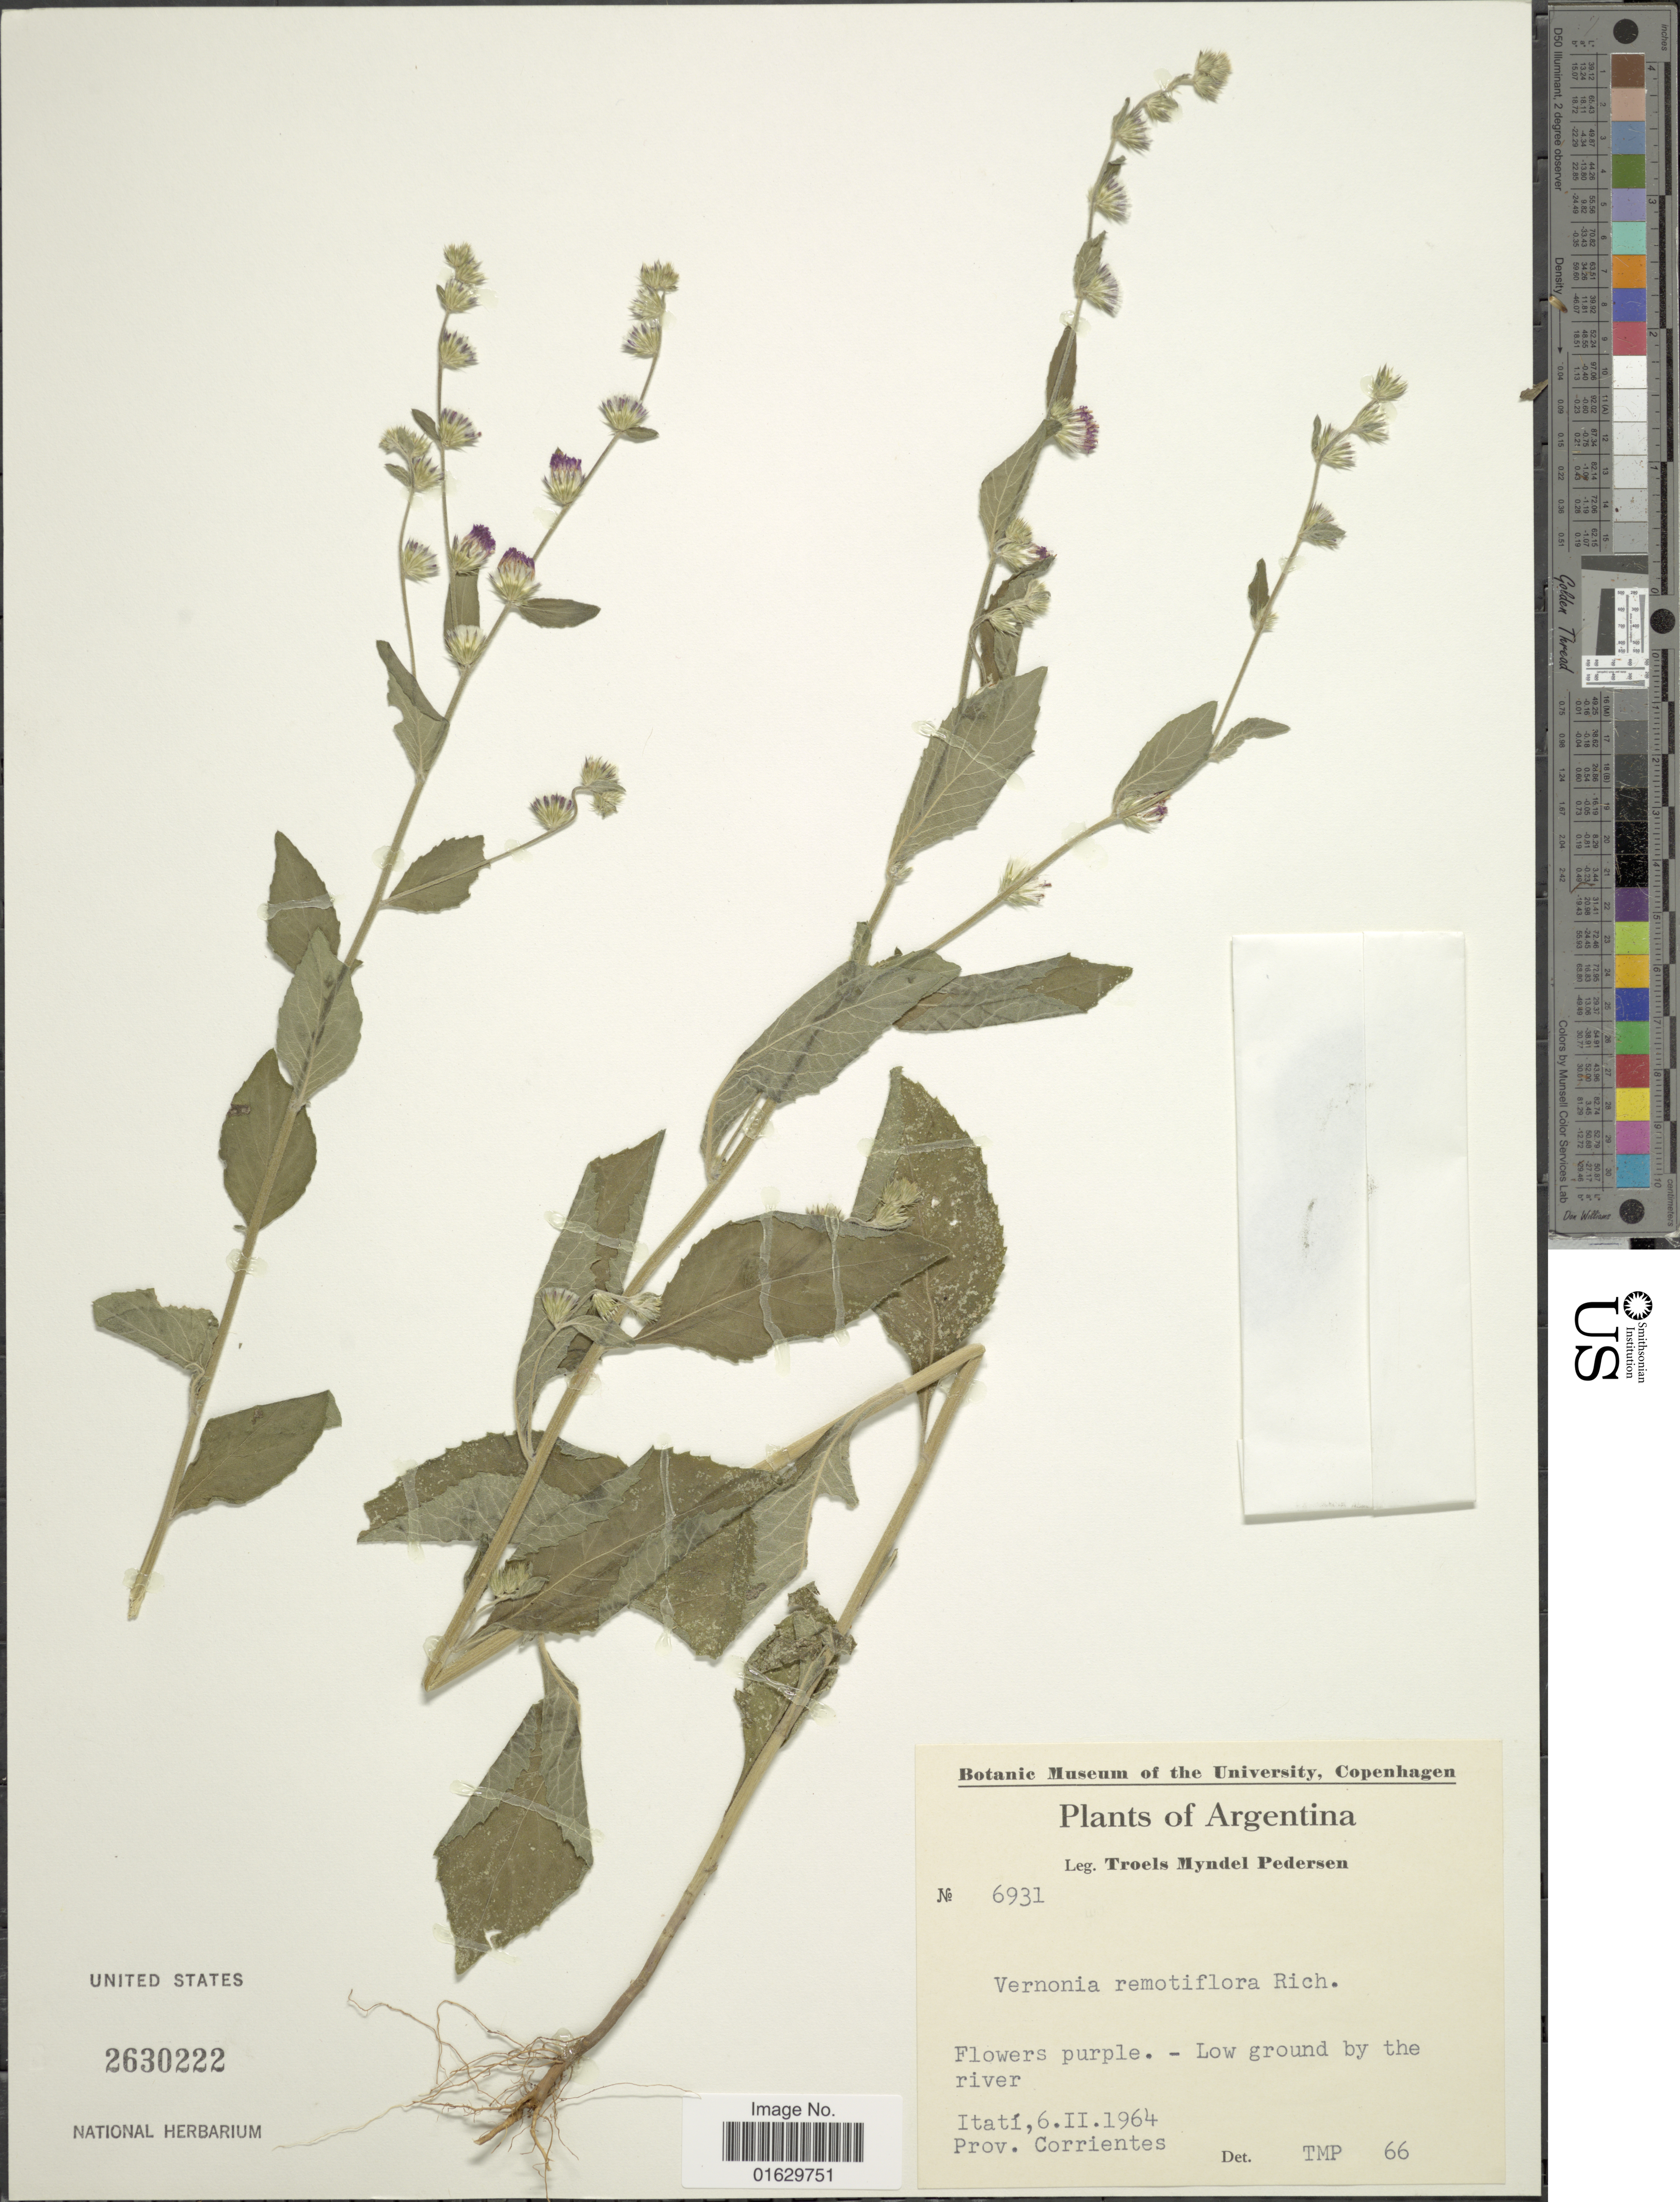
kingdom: Plantae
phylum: Tracheophyta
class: Magnoliopsida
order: Asterales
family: Asteraceae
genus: Lepidaploa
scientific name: Lepidaploa remotiflora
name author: (Rich.) H. Rob.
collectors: T. Pederson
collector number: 6931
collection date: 1964-02-06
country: Argentina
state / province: Corrientes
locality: Itati, Prov. Corrientes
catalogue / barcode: US 2630222